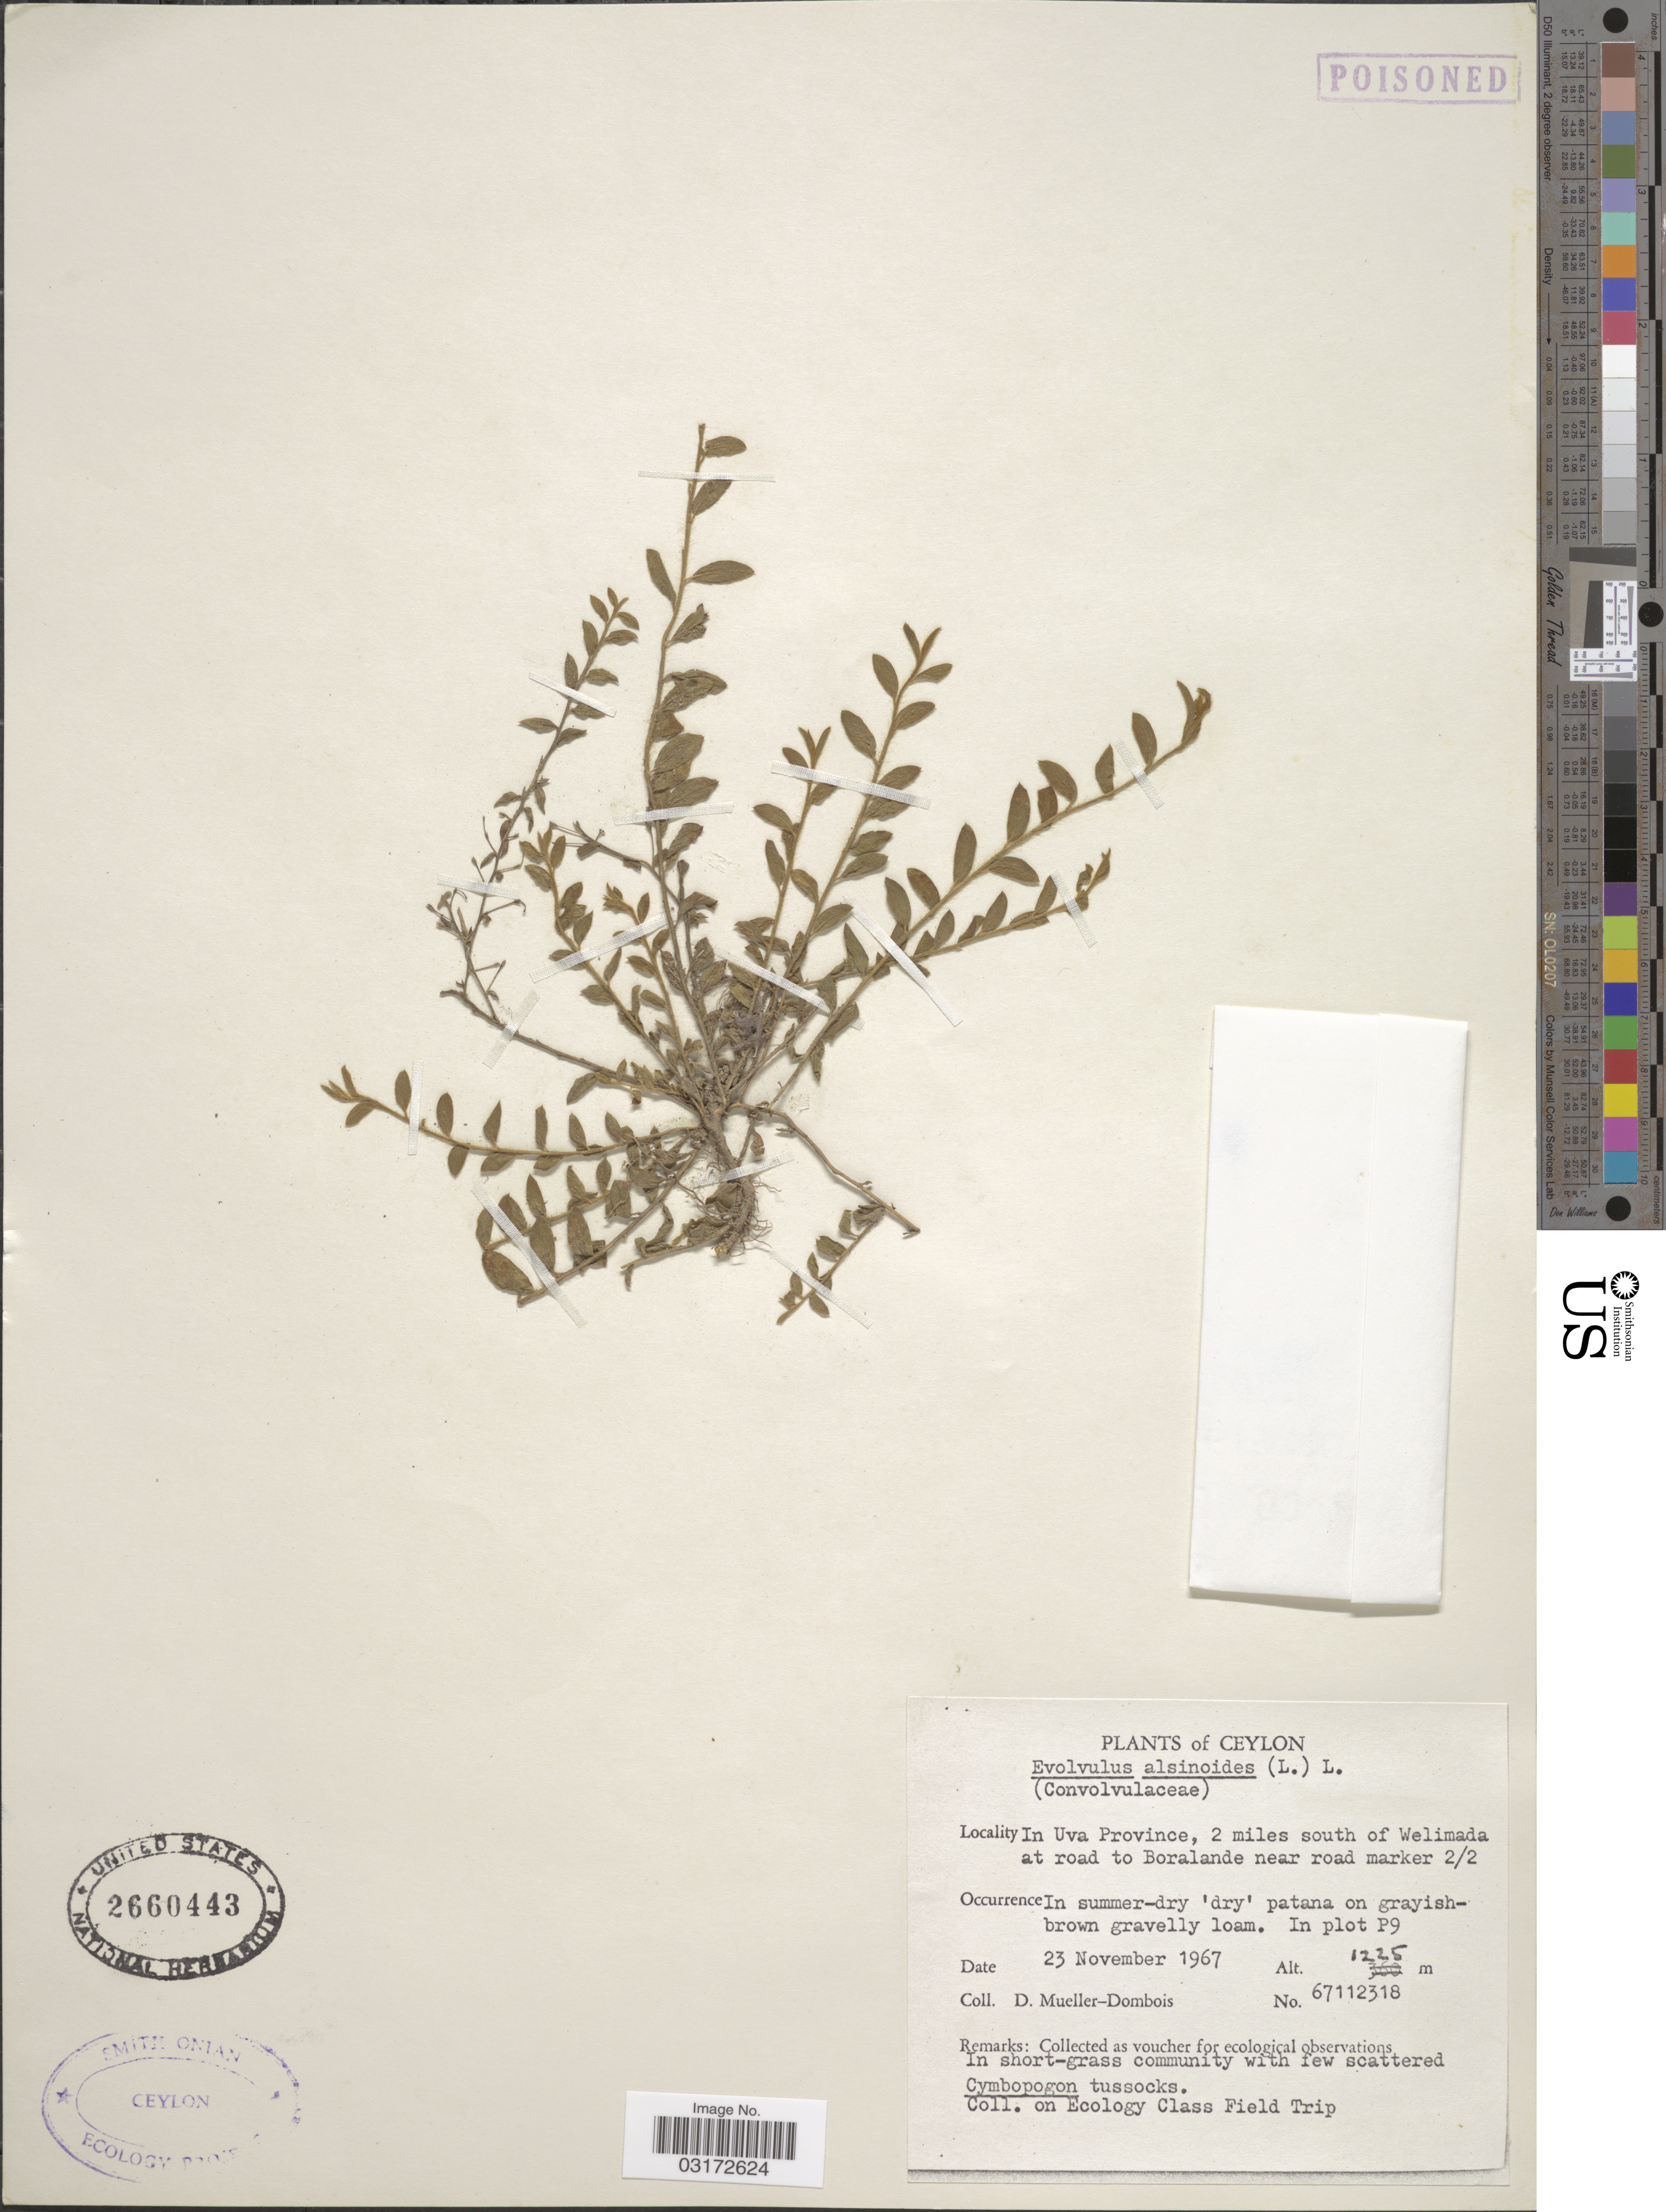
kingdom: Plantae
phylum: Tracheophyta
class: Magnoliopsida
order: Solanales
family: Convolvulaceae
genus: Evolvulus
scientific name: Evolvulus alsinoides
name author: (L.) L.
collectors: D. Mueller-Dombois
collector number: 67112318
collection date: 1967-11-23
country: Sri Lanka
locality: Ceylon. In Uva Province, 2 miles south of Welimada at road to Boralande near road marker 2/2. In plot P9.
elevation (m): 1225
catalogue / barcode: US 2660443